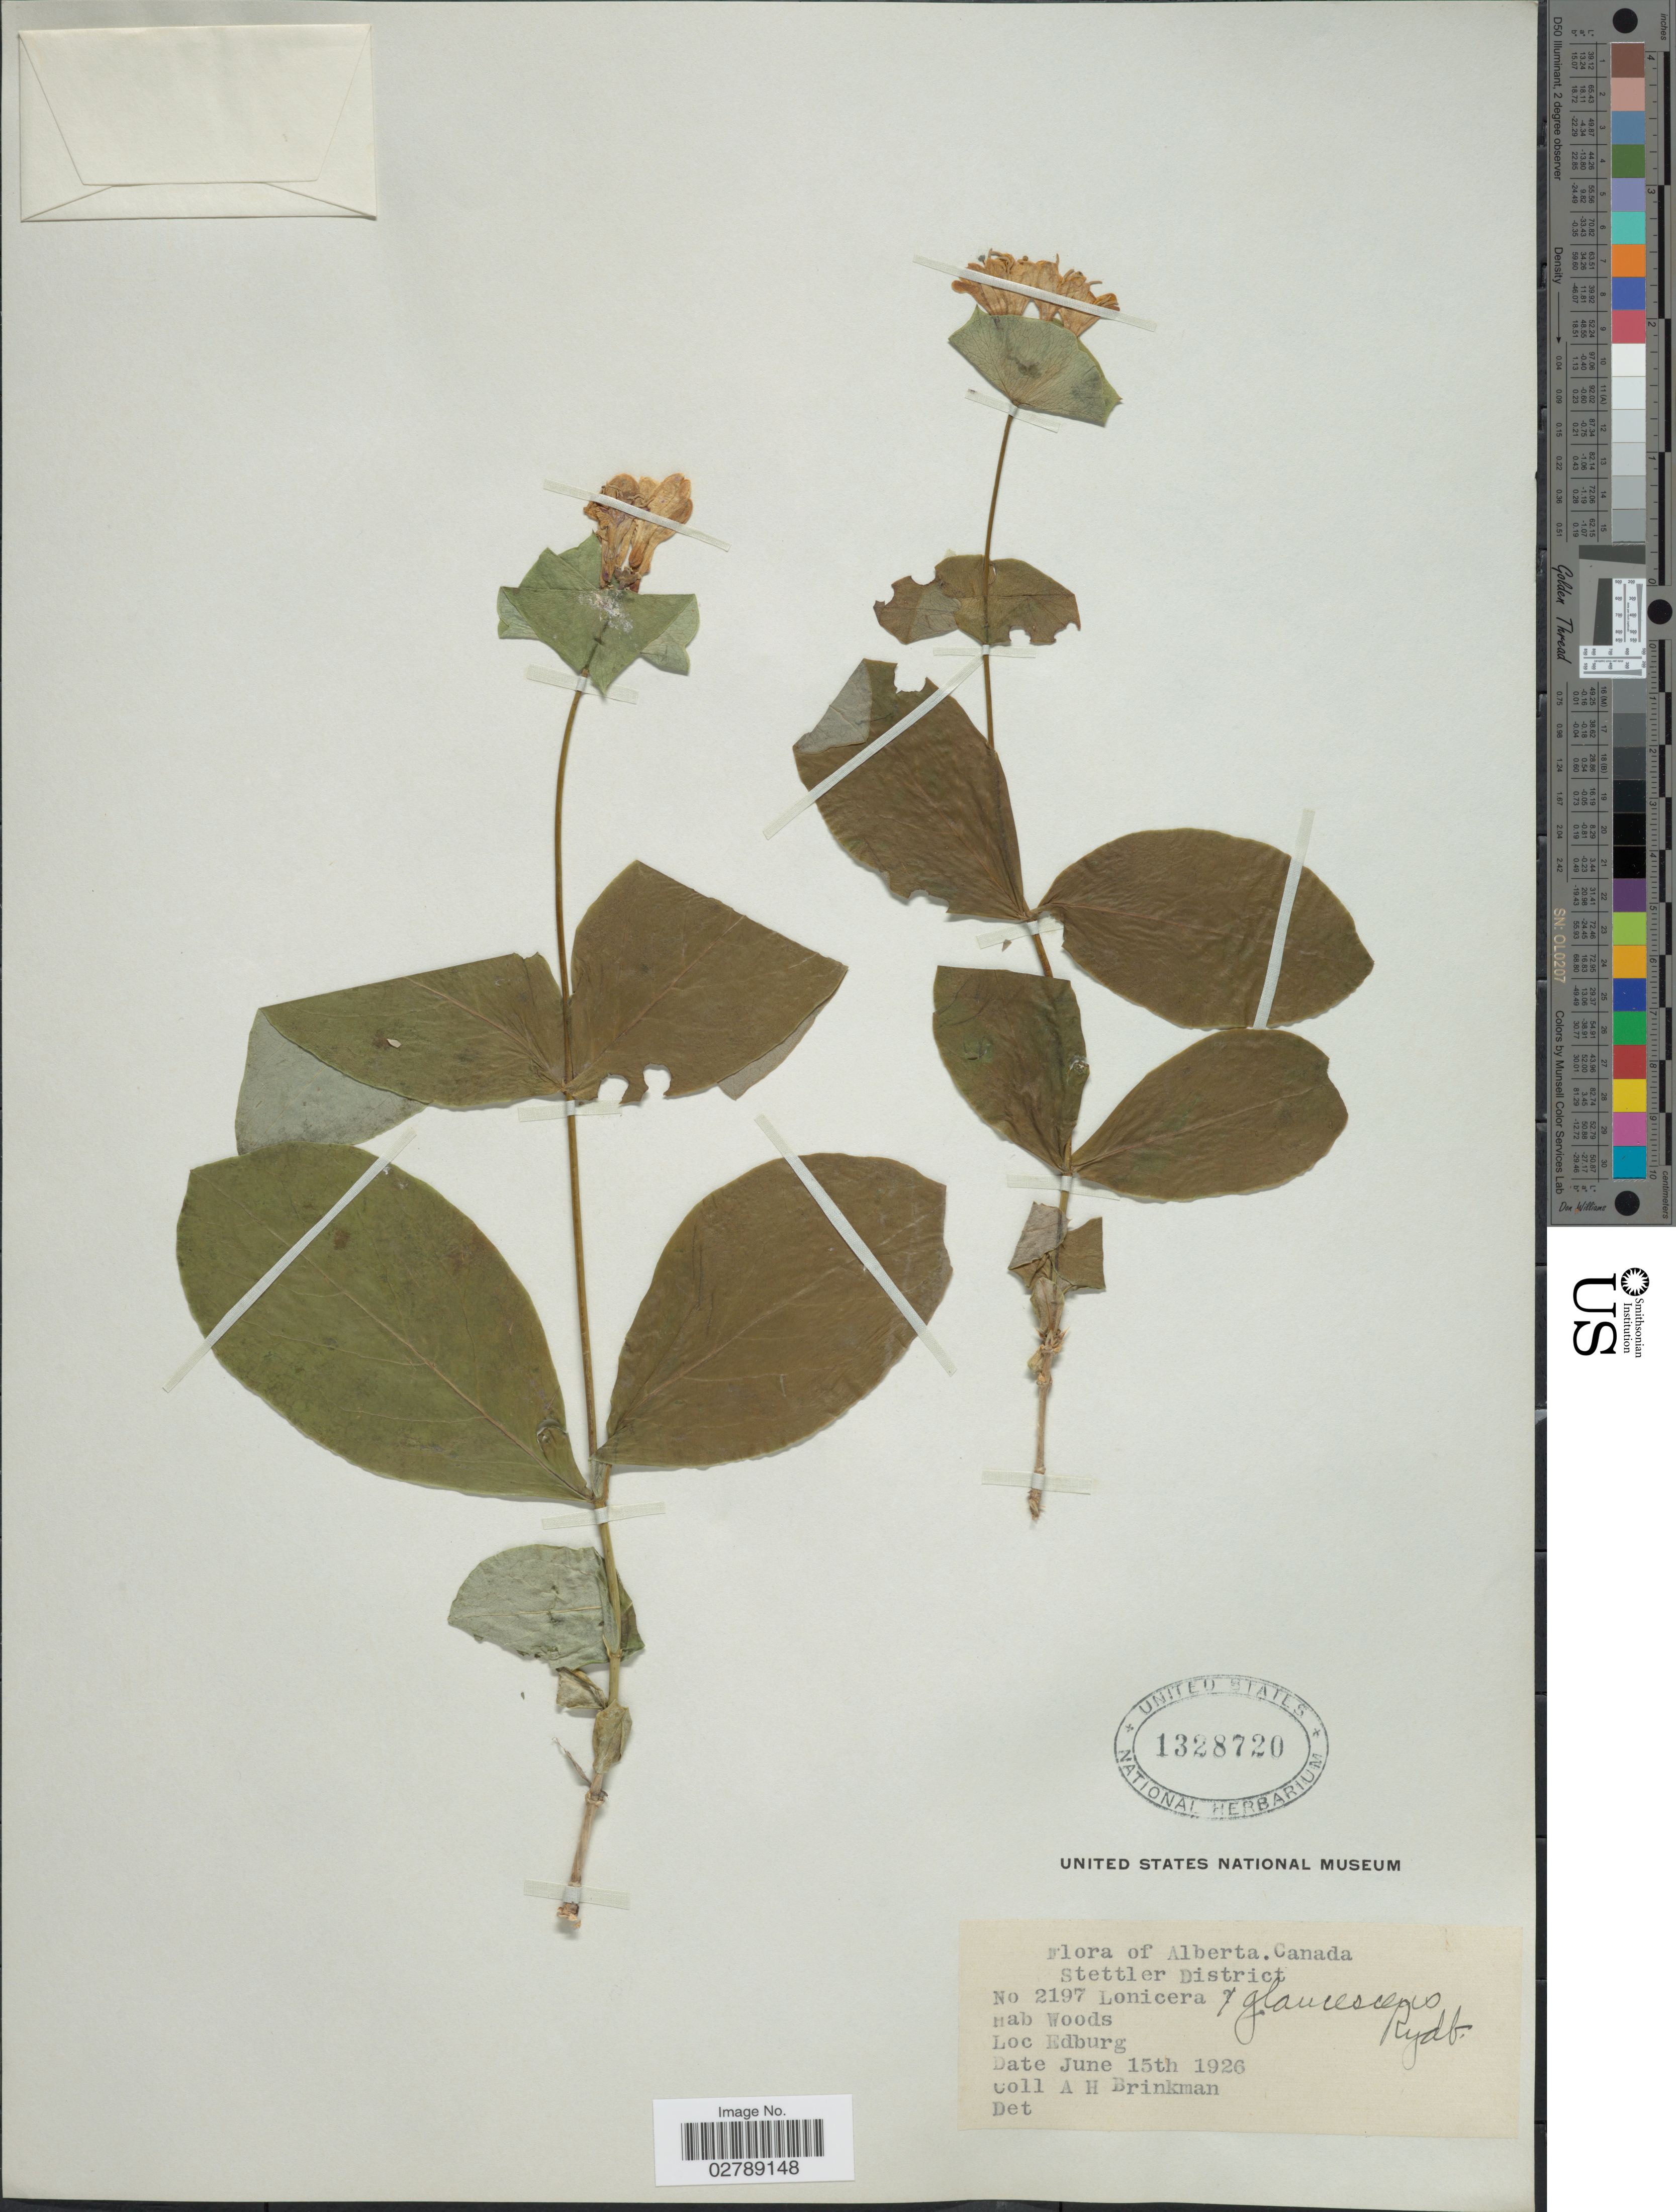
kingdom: Plantae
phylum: Tracheophyta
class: Magnoliopsida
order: Dipsacales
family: Caprifoliaceae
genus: Lonicera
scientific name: Lonicera dioica var. glaucescens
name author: (Rydb.) Butters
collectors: A. Brinkman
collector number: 2197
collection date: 1926-06-15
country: Canada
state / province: Alberta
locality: Stettler District. Edburg.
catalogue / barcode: US 1328720